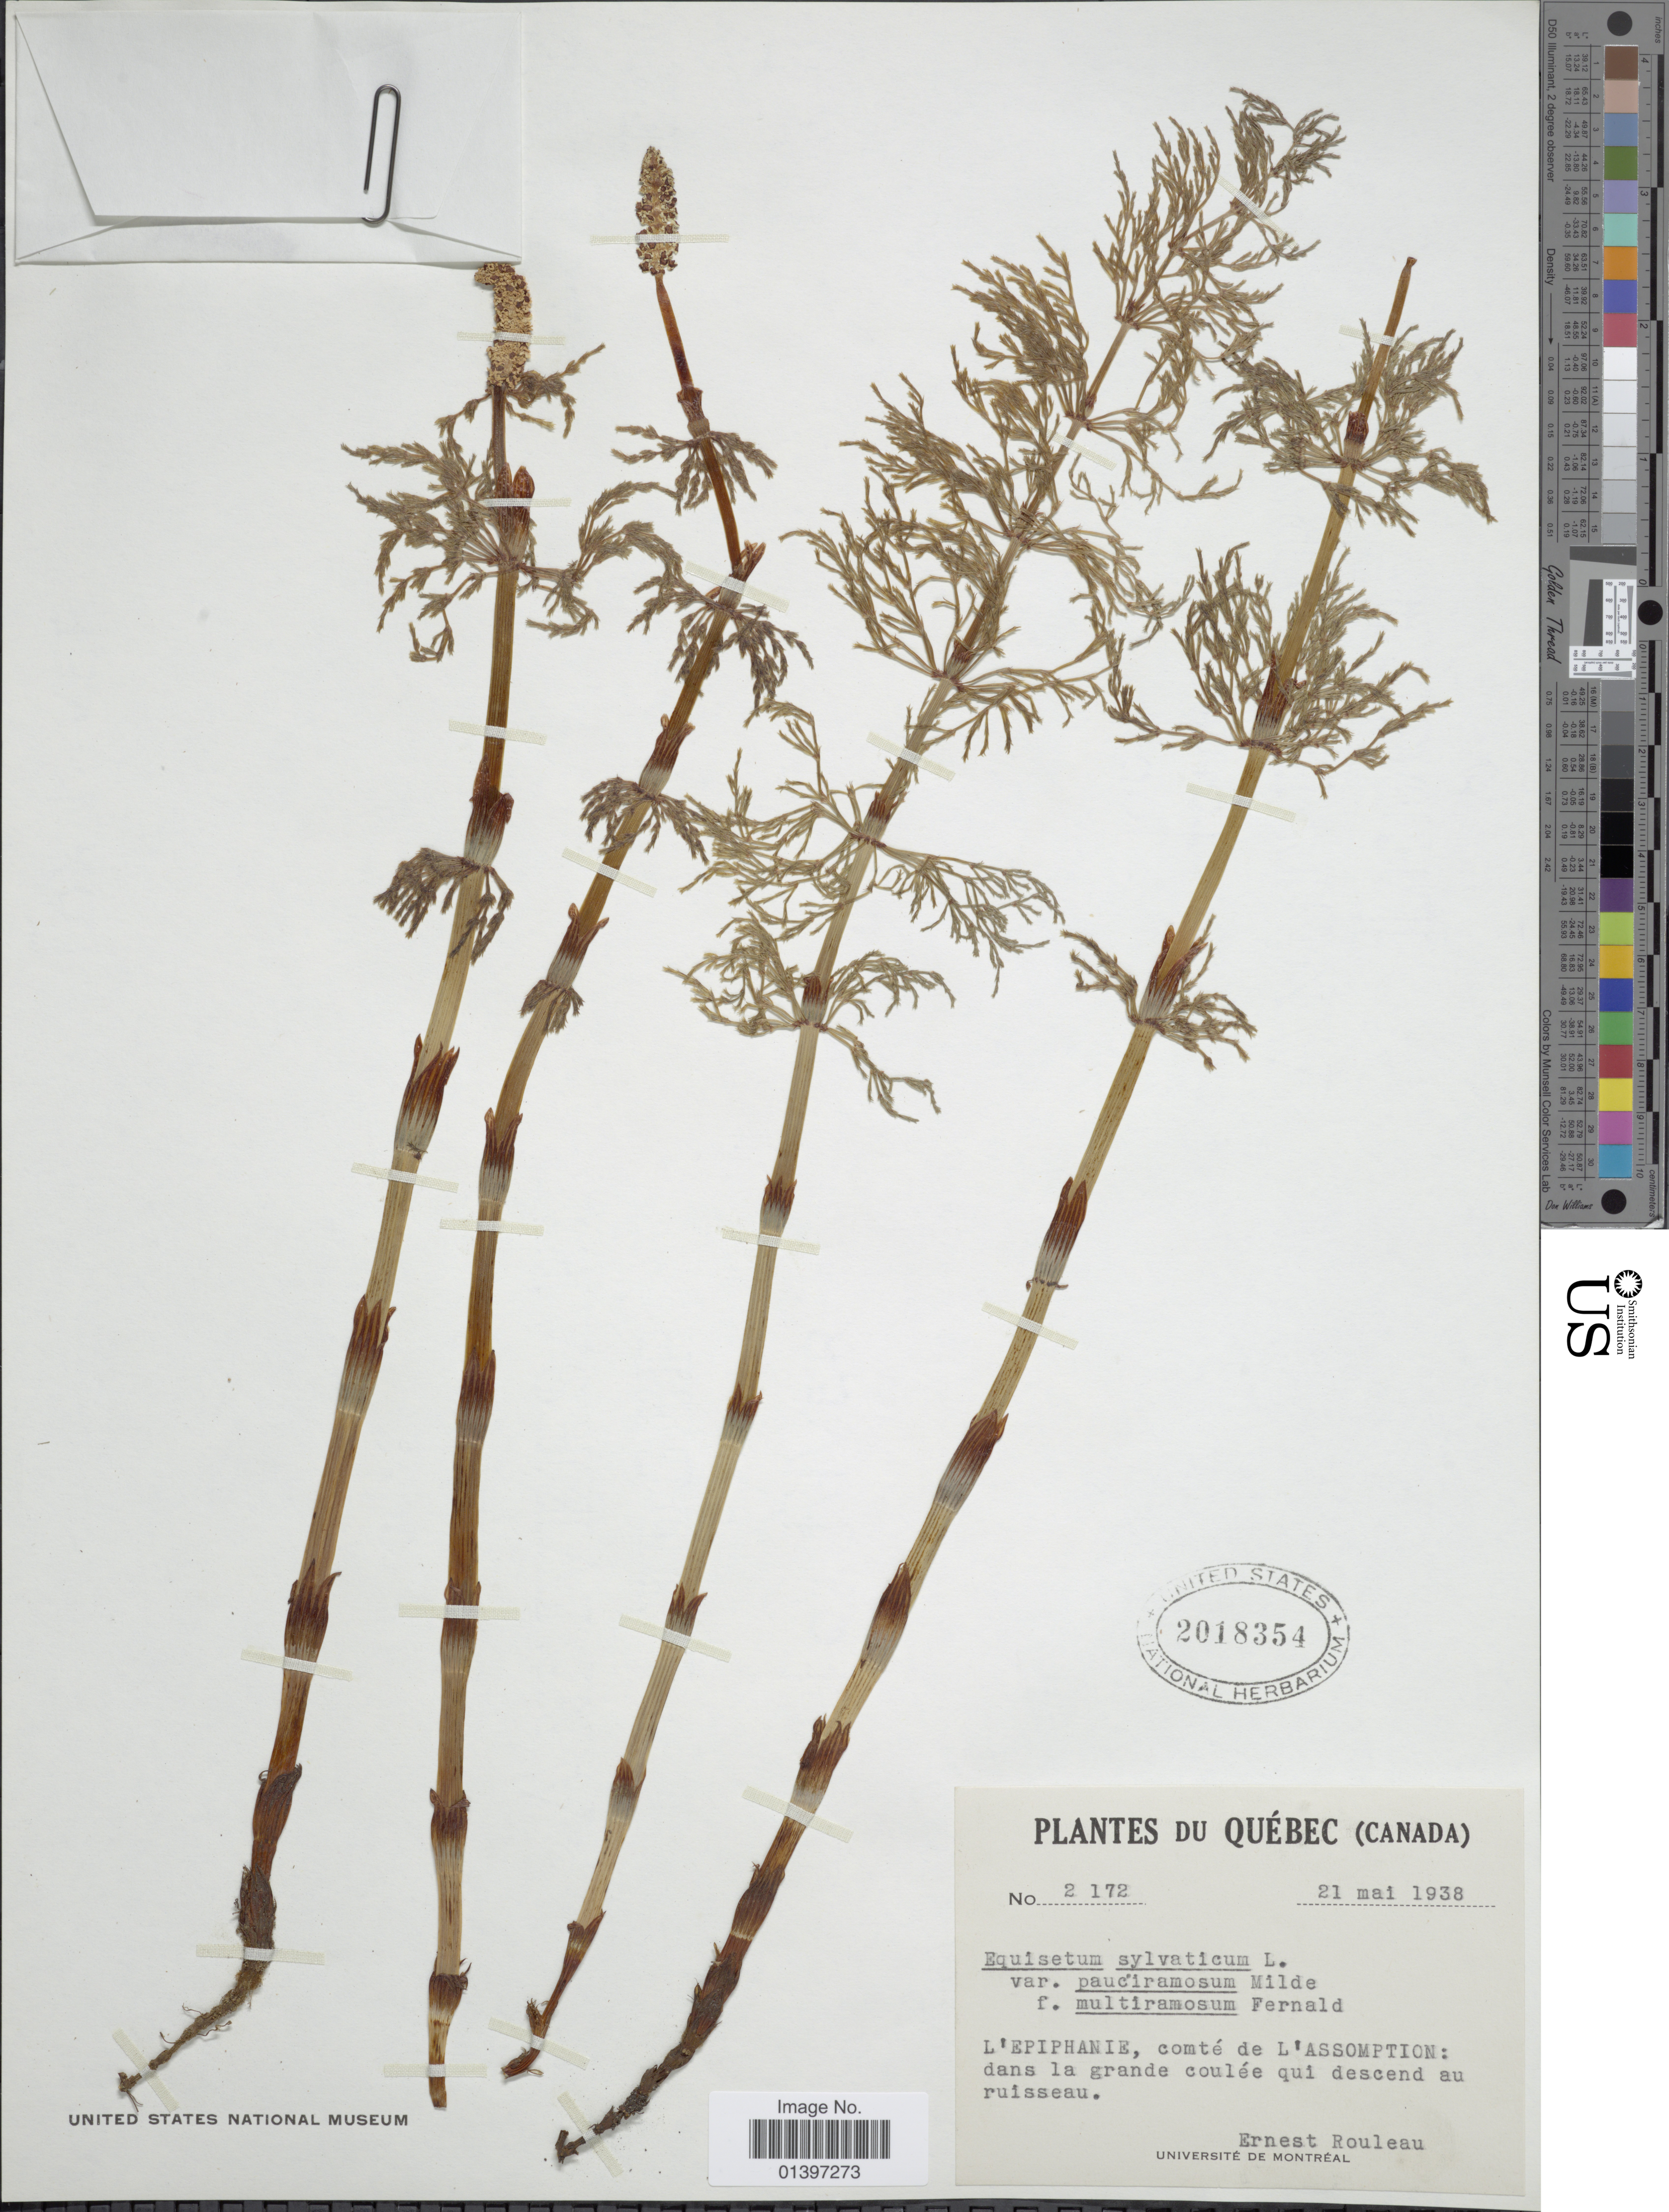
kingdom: Plantae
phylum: Tracheophyta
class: Polypodiopsida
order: Equisetales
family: Equisetaceae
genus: Equisetum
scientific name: Equisetum sylvaticum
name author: L.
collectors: J. Rouleau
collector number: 2172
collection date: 1938-05-21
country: Canada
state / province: Quebec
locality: L'Epiphanie, comté de L'Assomption: dans la grande coulée qui descend au ruisseau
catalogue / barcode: US 2018354